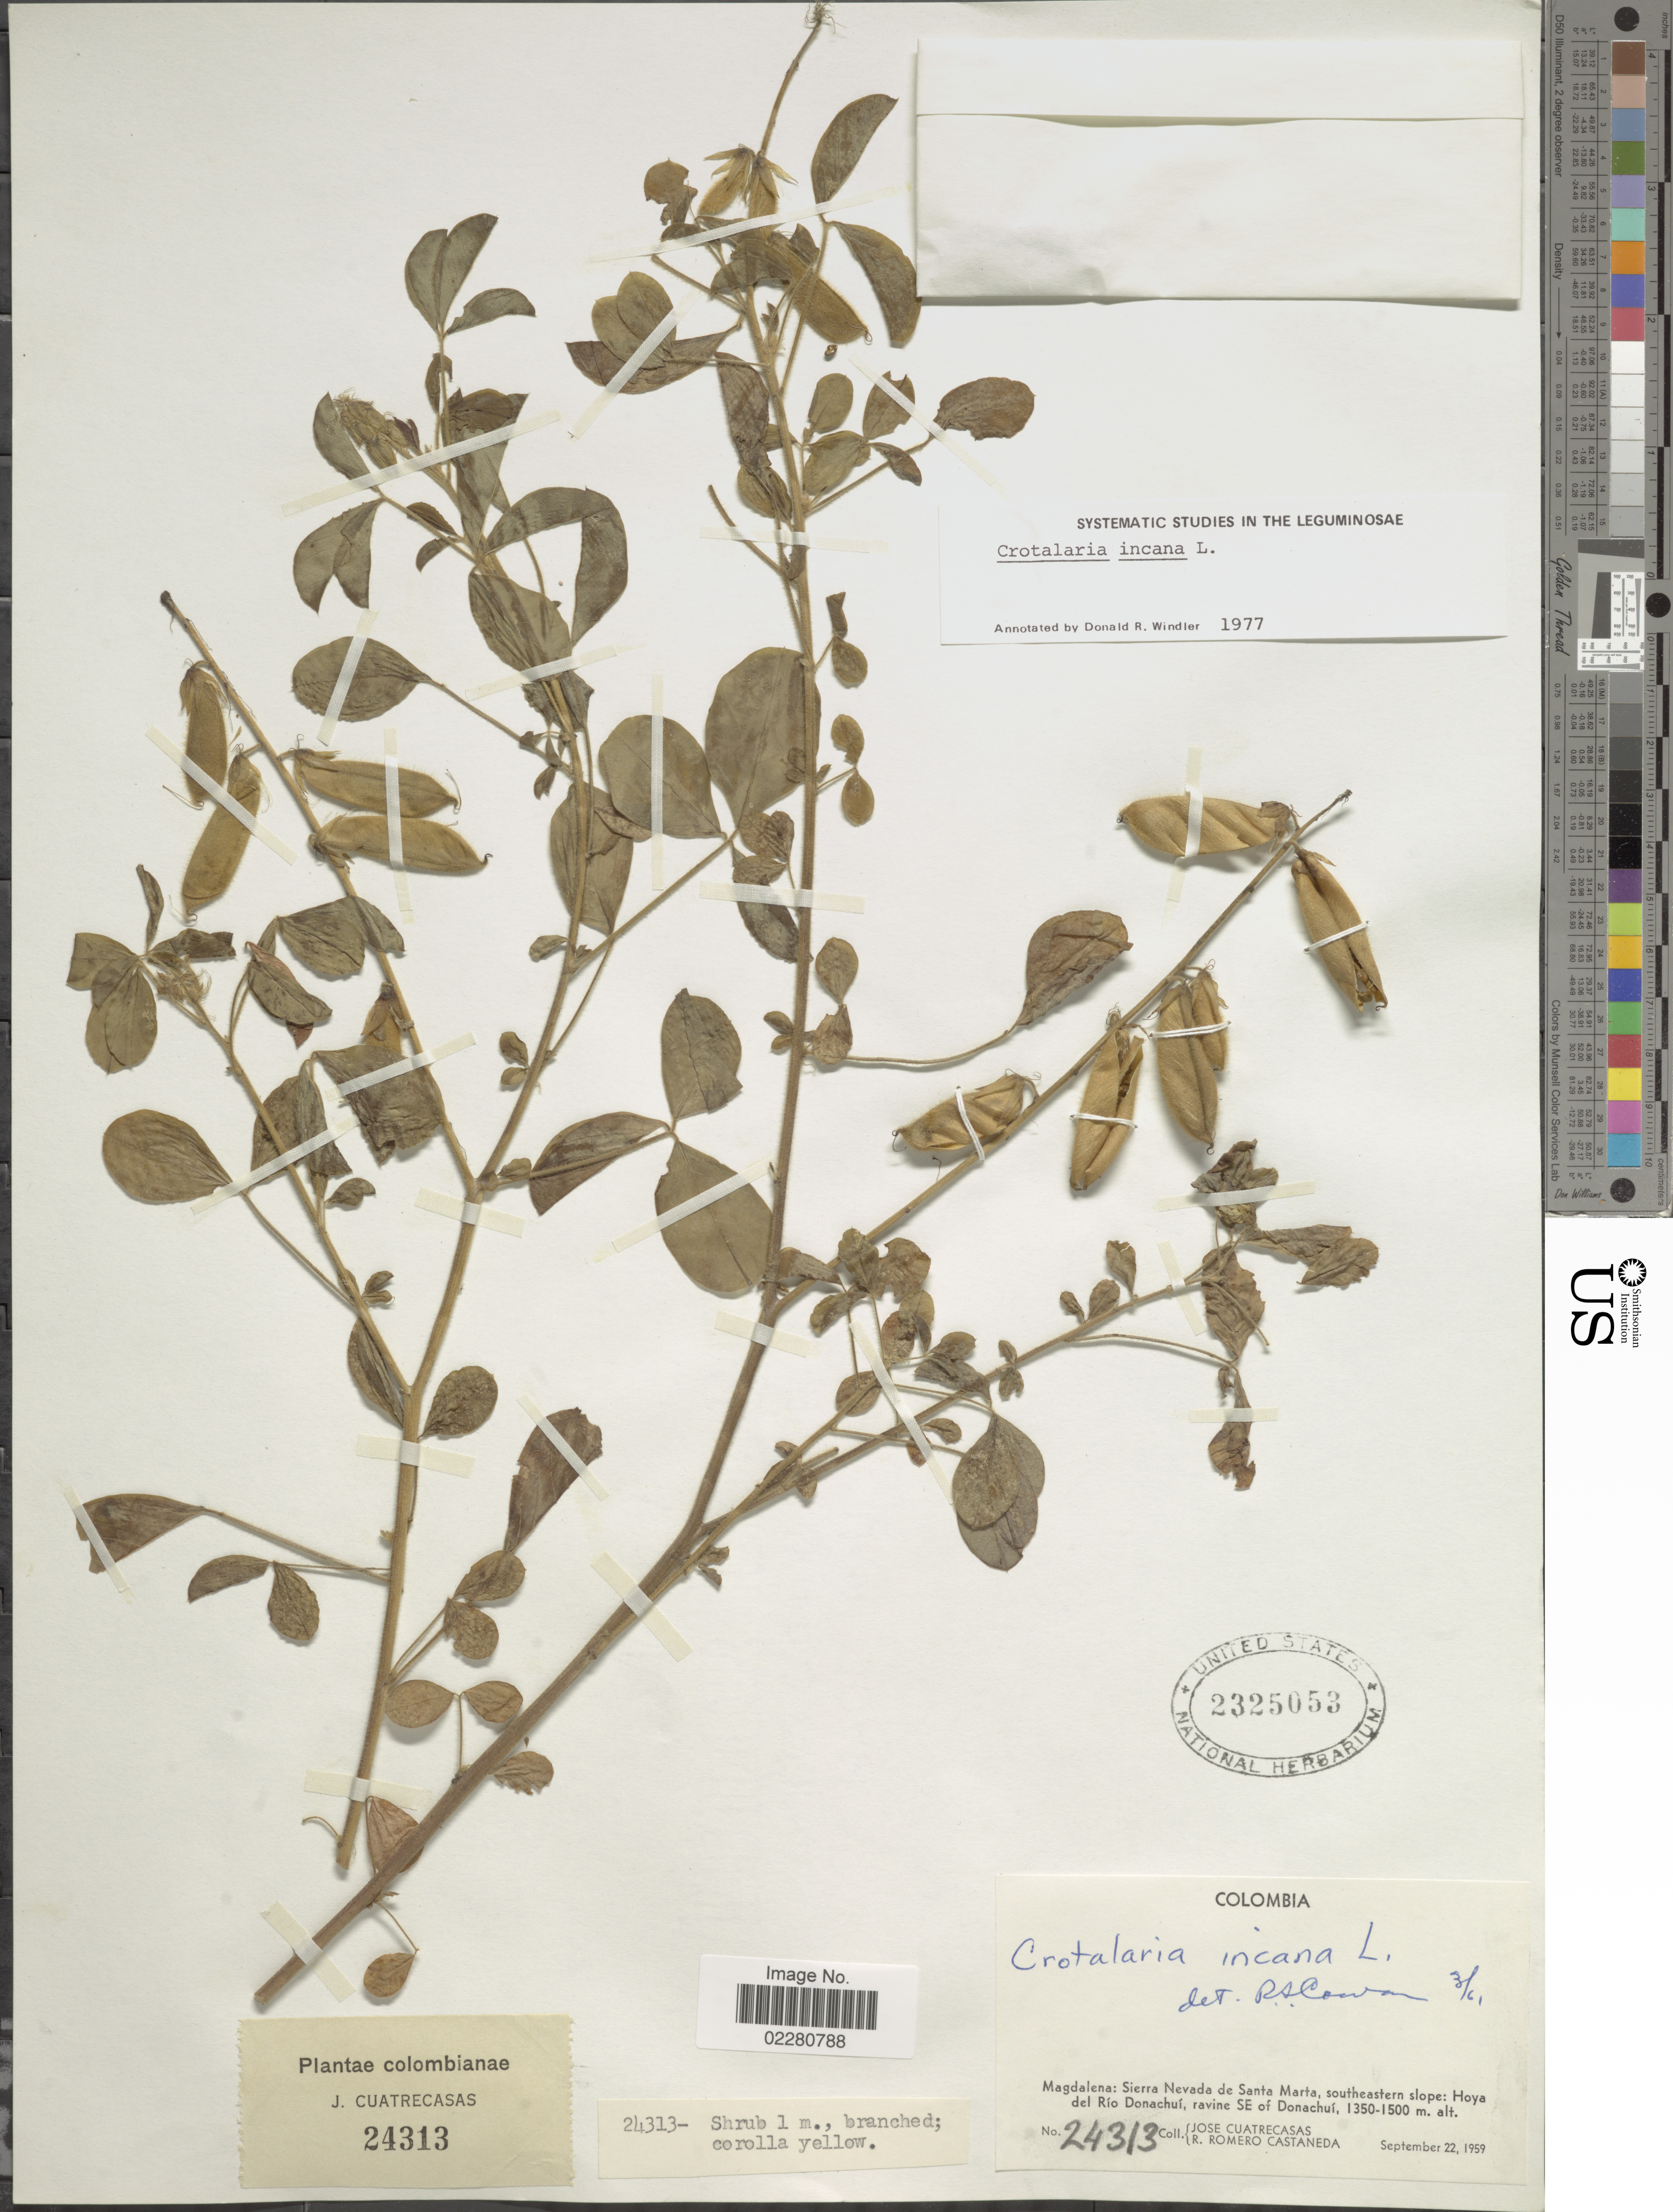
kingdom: Plantae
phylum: Tracheophyta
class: Magnoliopsida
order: Fabales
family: Fabaceae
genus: Crotalaria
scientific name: Crotalaria incana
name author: L.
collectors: J. Cuatrecasas & R. Romero Castañeda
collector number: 24313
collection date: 1959-09-22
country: Colombia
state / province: Magdalena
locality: Magdalena: Sierra Nevada de Santa Marta, southeastern slope: Hoya del Río Donachuí, ravine SE of Donachuí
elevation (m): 1350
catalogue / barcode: US 2325053